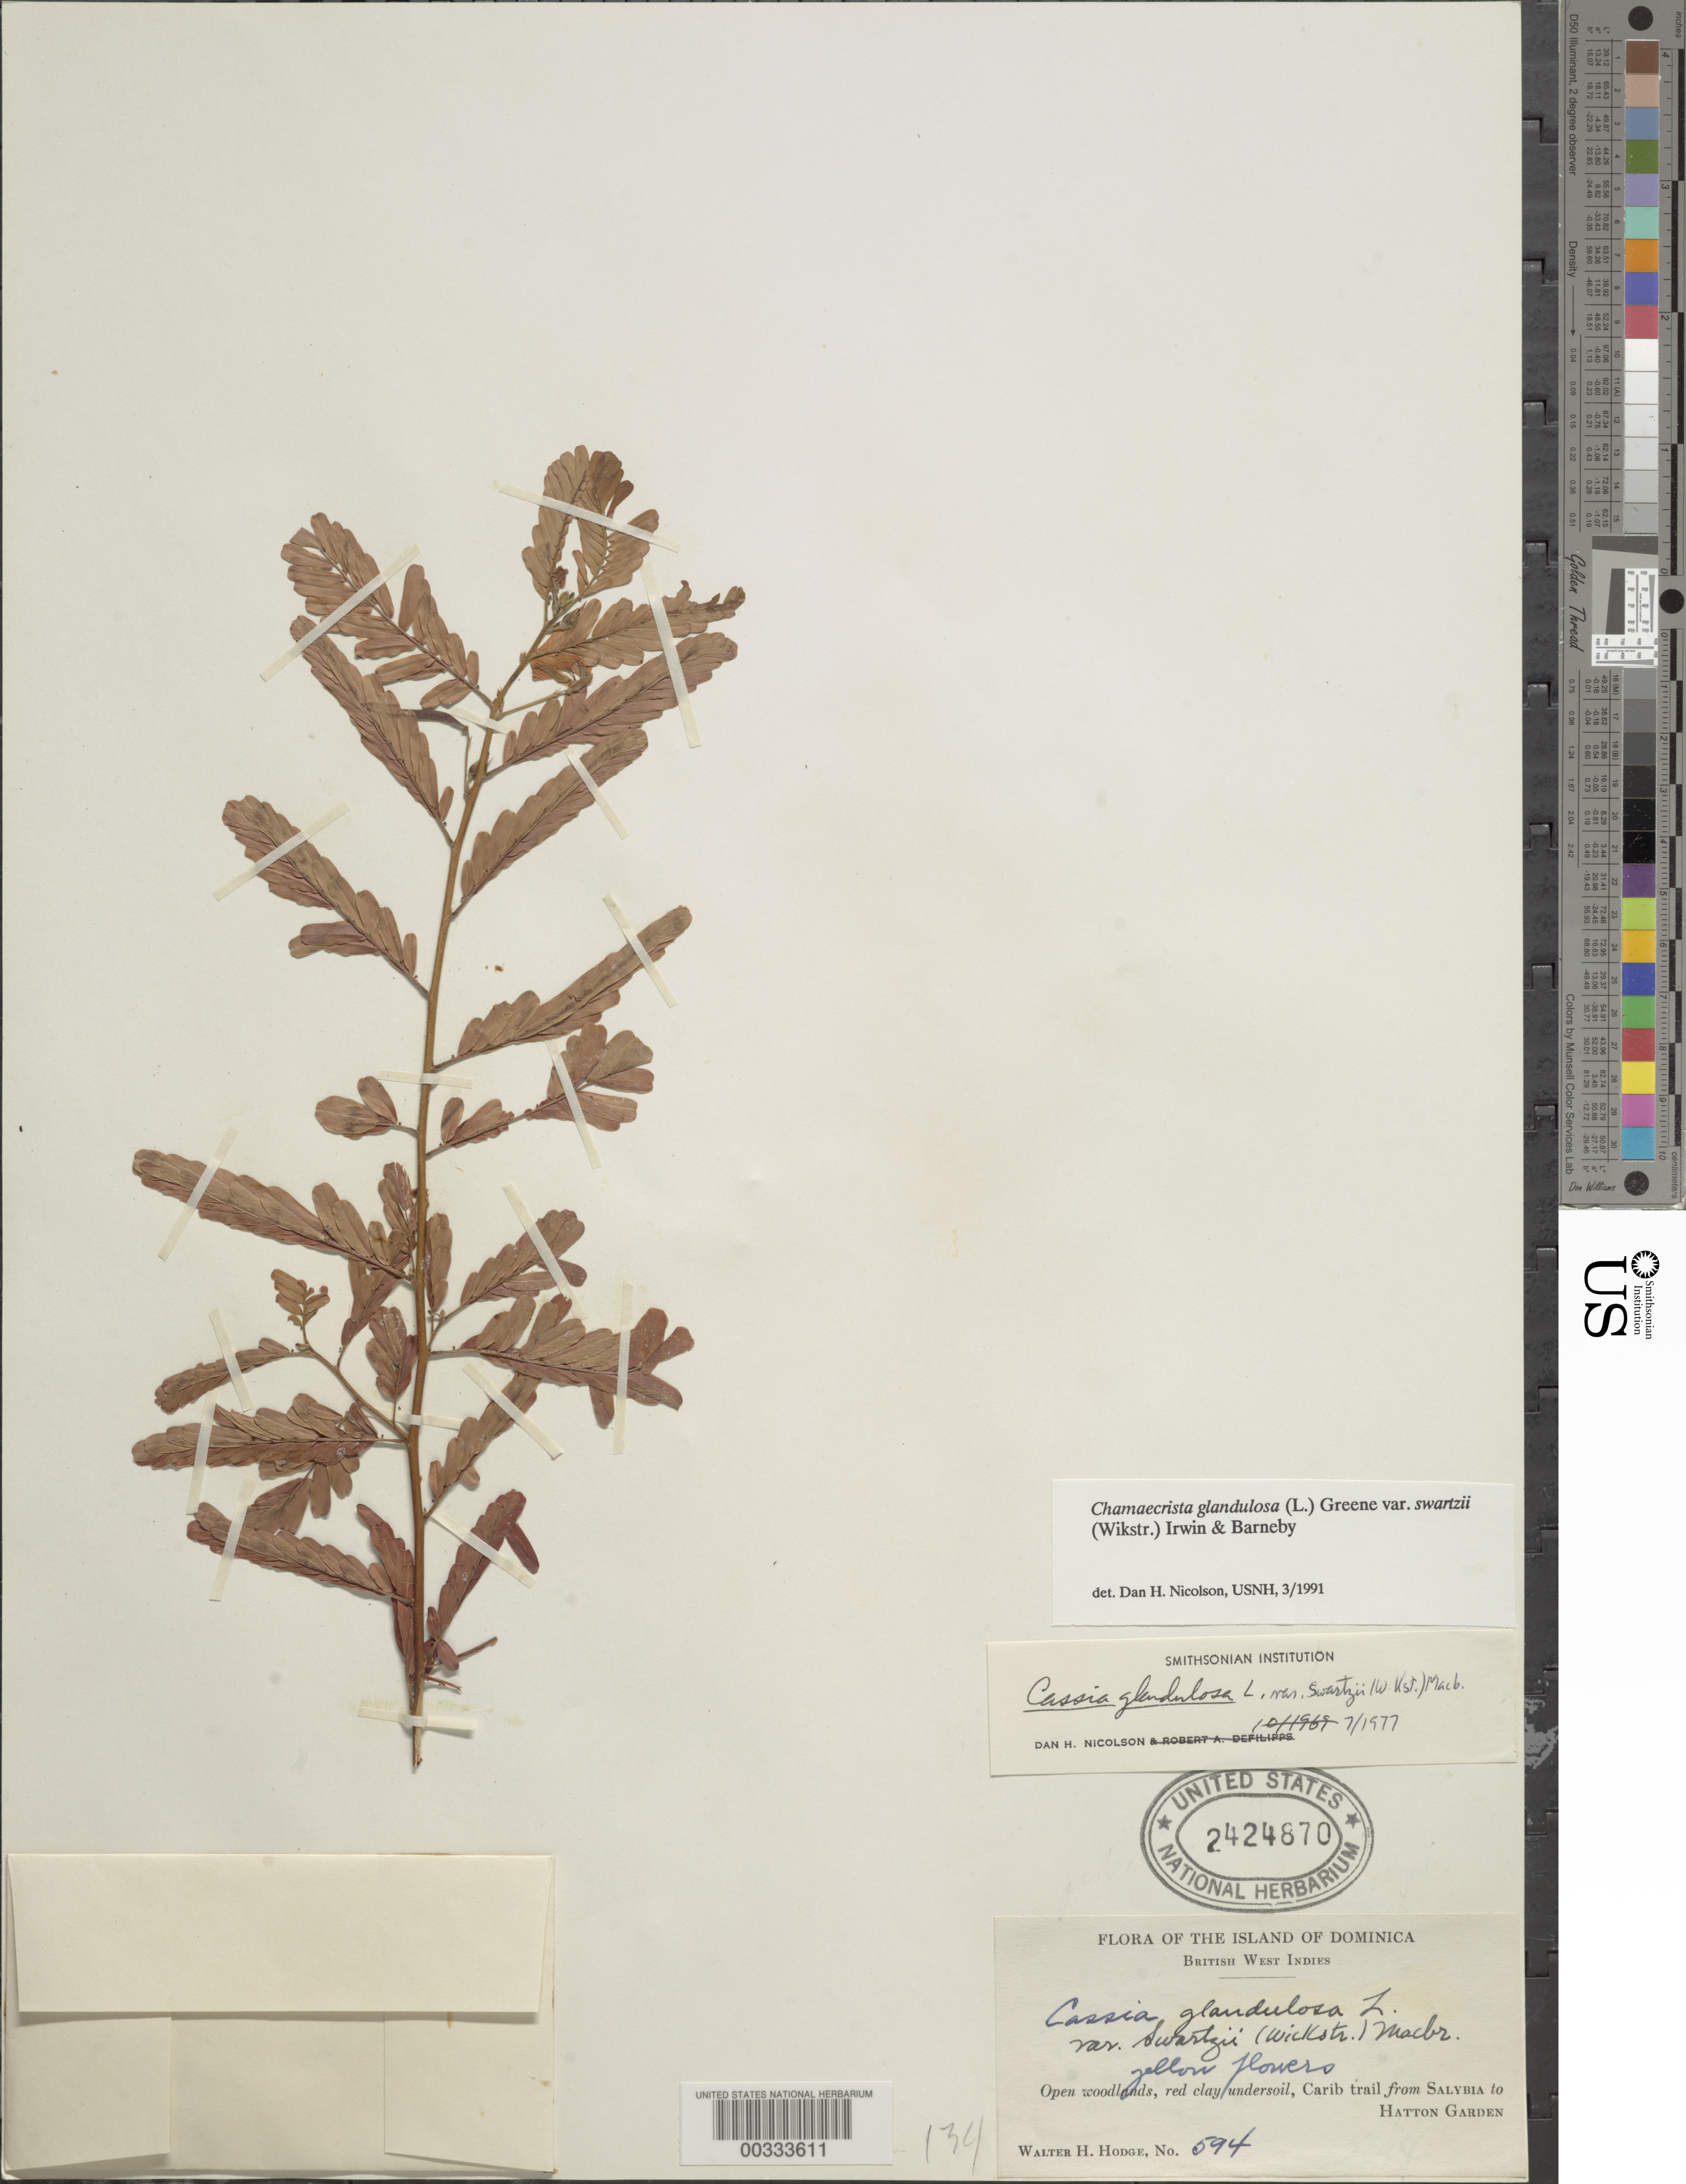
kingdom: Plantae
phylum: Tracheophyta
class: Magnoliopsida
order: Fabales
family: Fabaceae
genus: Chamaecrista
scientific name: Chamaecrista glandulosa var. swartzii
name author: (Wikstr.) H.S. Irwin & Barneby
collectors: W. Hodge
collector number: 594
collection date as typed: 23 Jul 1938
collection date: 1938-07-23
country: Dominica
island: Dominica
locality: Carib trail from salybia to hatton garden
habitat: Open woodlands, red clay undersoil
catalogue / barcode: US 2424870